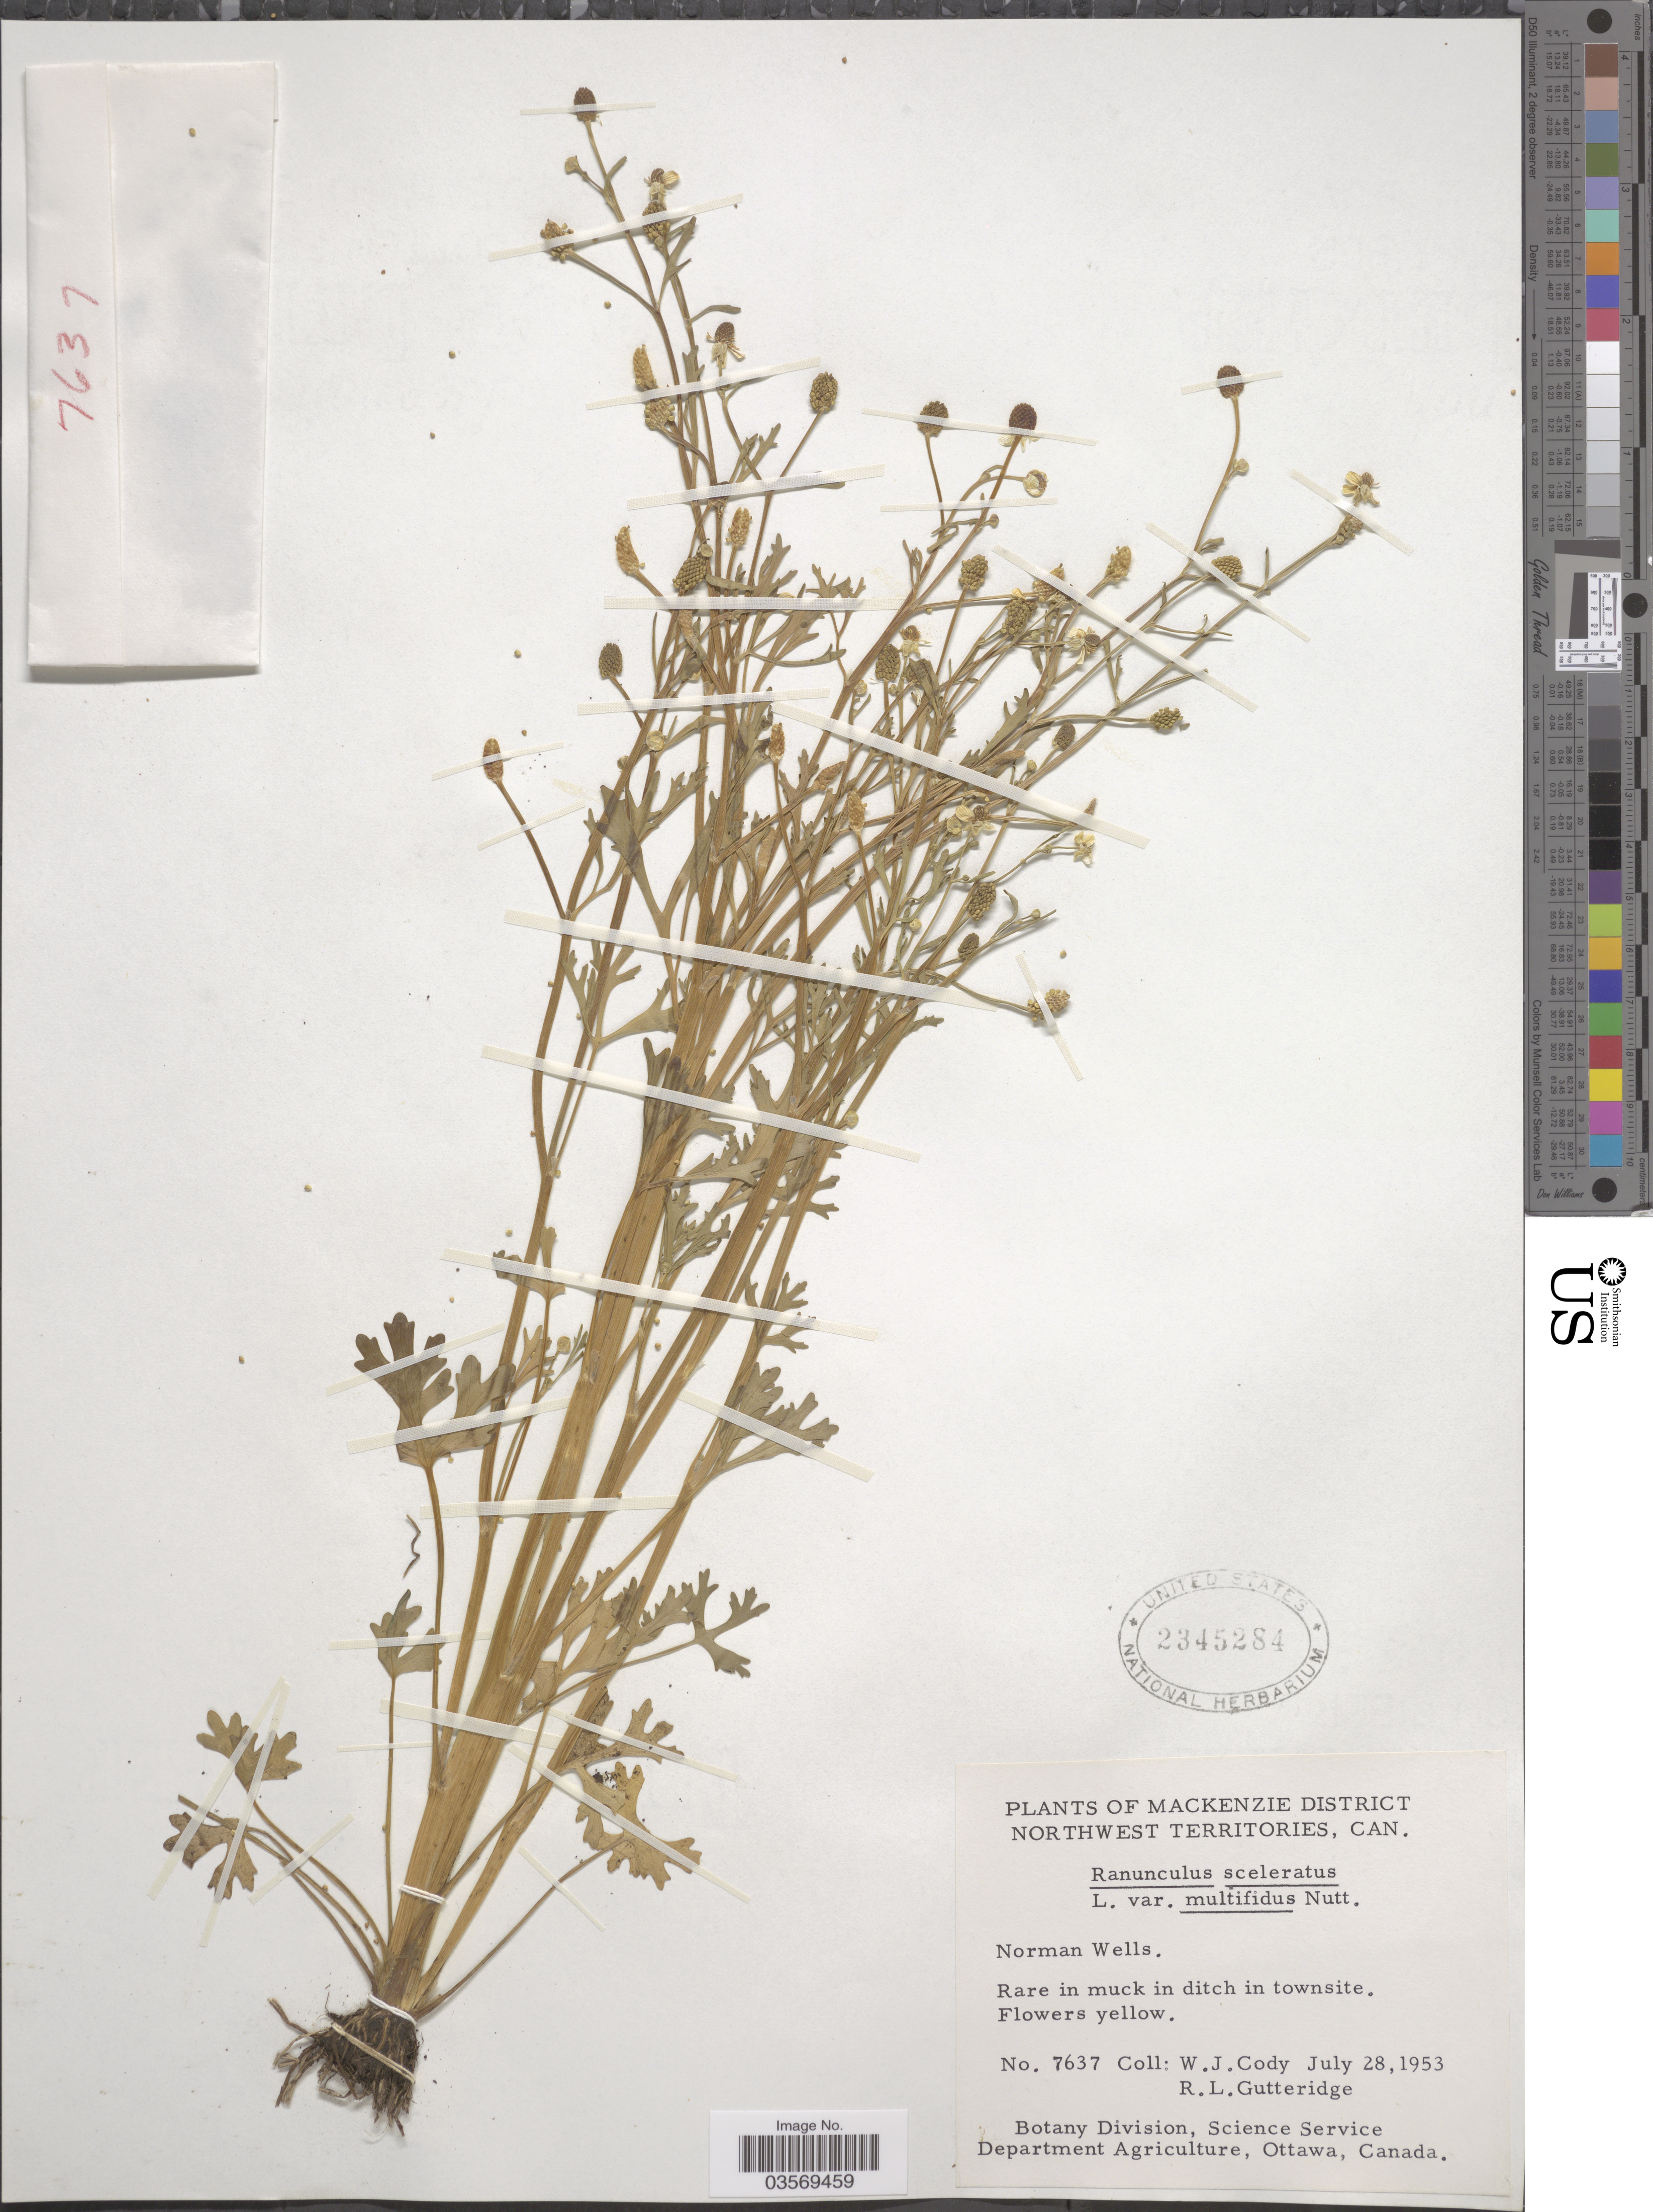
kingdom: Plantae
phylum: Tracheophyta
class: Magnoliopsida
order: Ranunculales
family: Ranunculaceae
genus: Ranunculus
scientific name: Ranunculus sceleratus var. multifidus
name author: Nutt.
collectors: W. Cody & R. Gutteridge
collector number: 7637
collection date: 1953-07-28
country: Canada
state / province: Northwest Territories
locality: Mackenzie District. Norman Wells.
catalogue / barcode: US 2345284